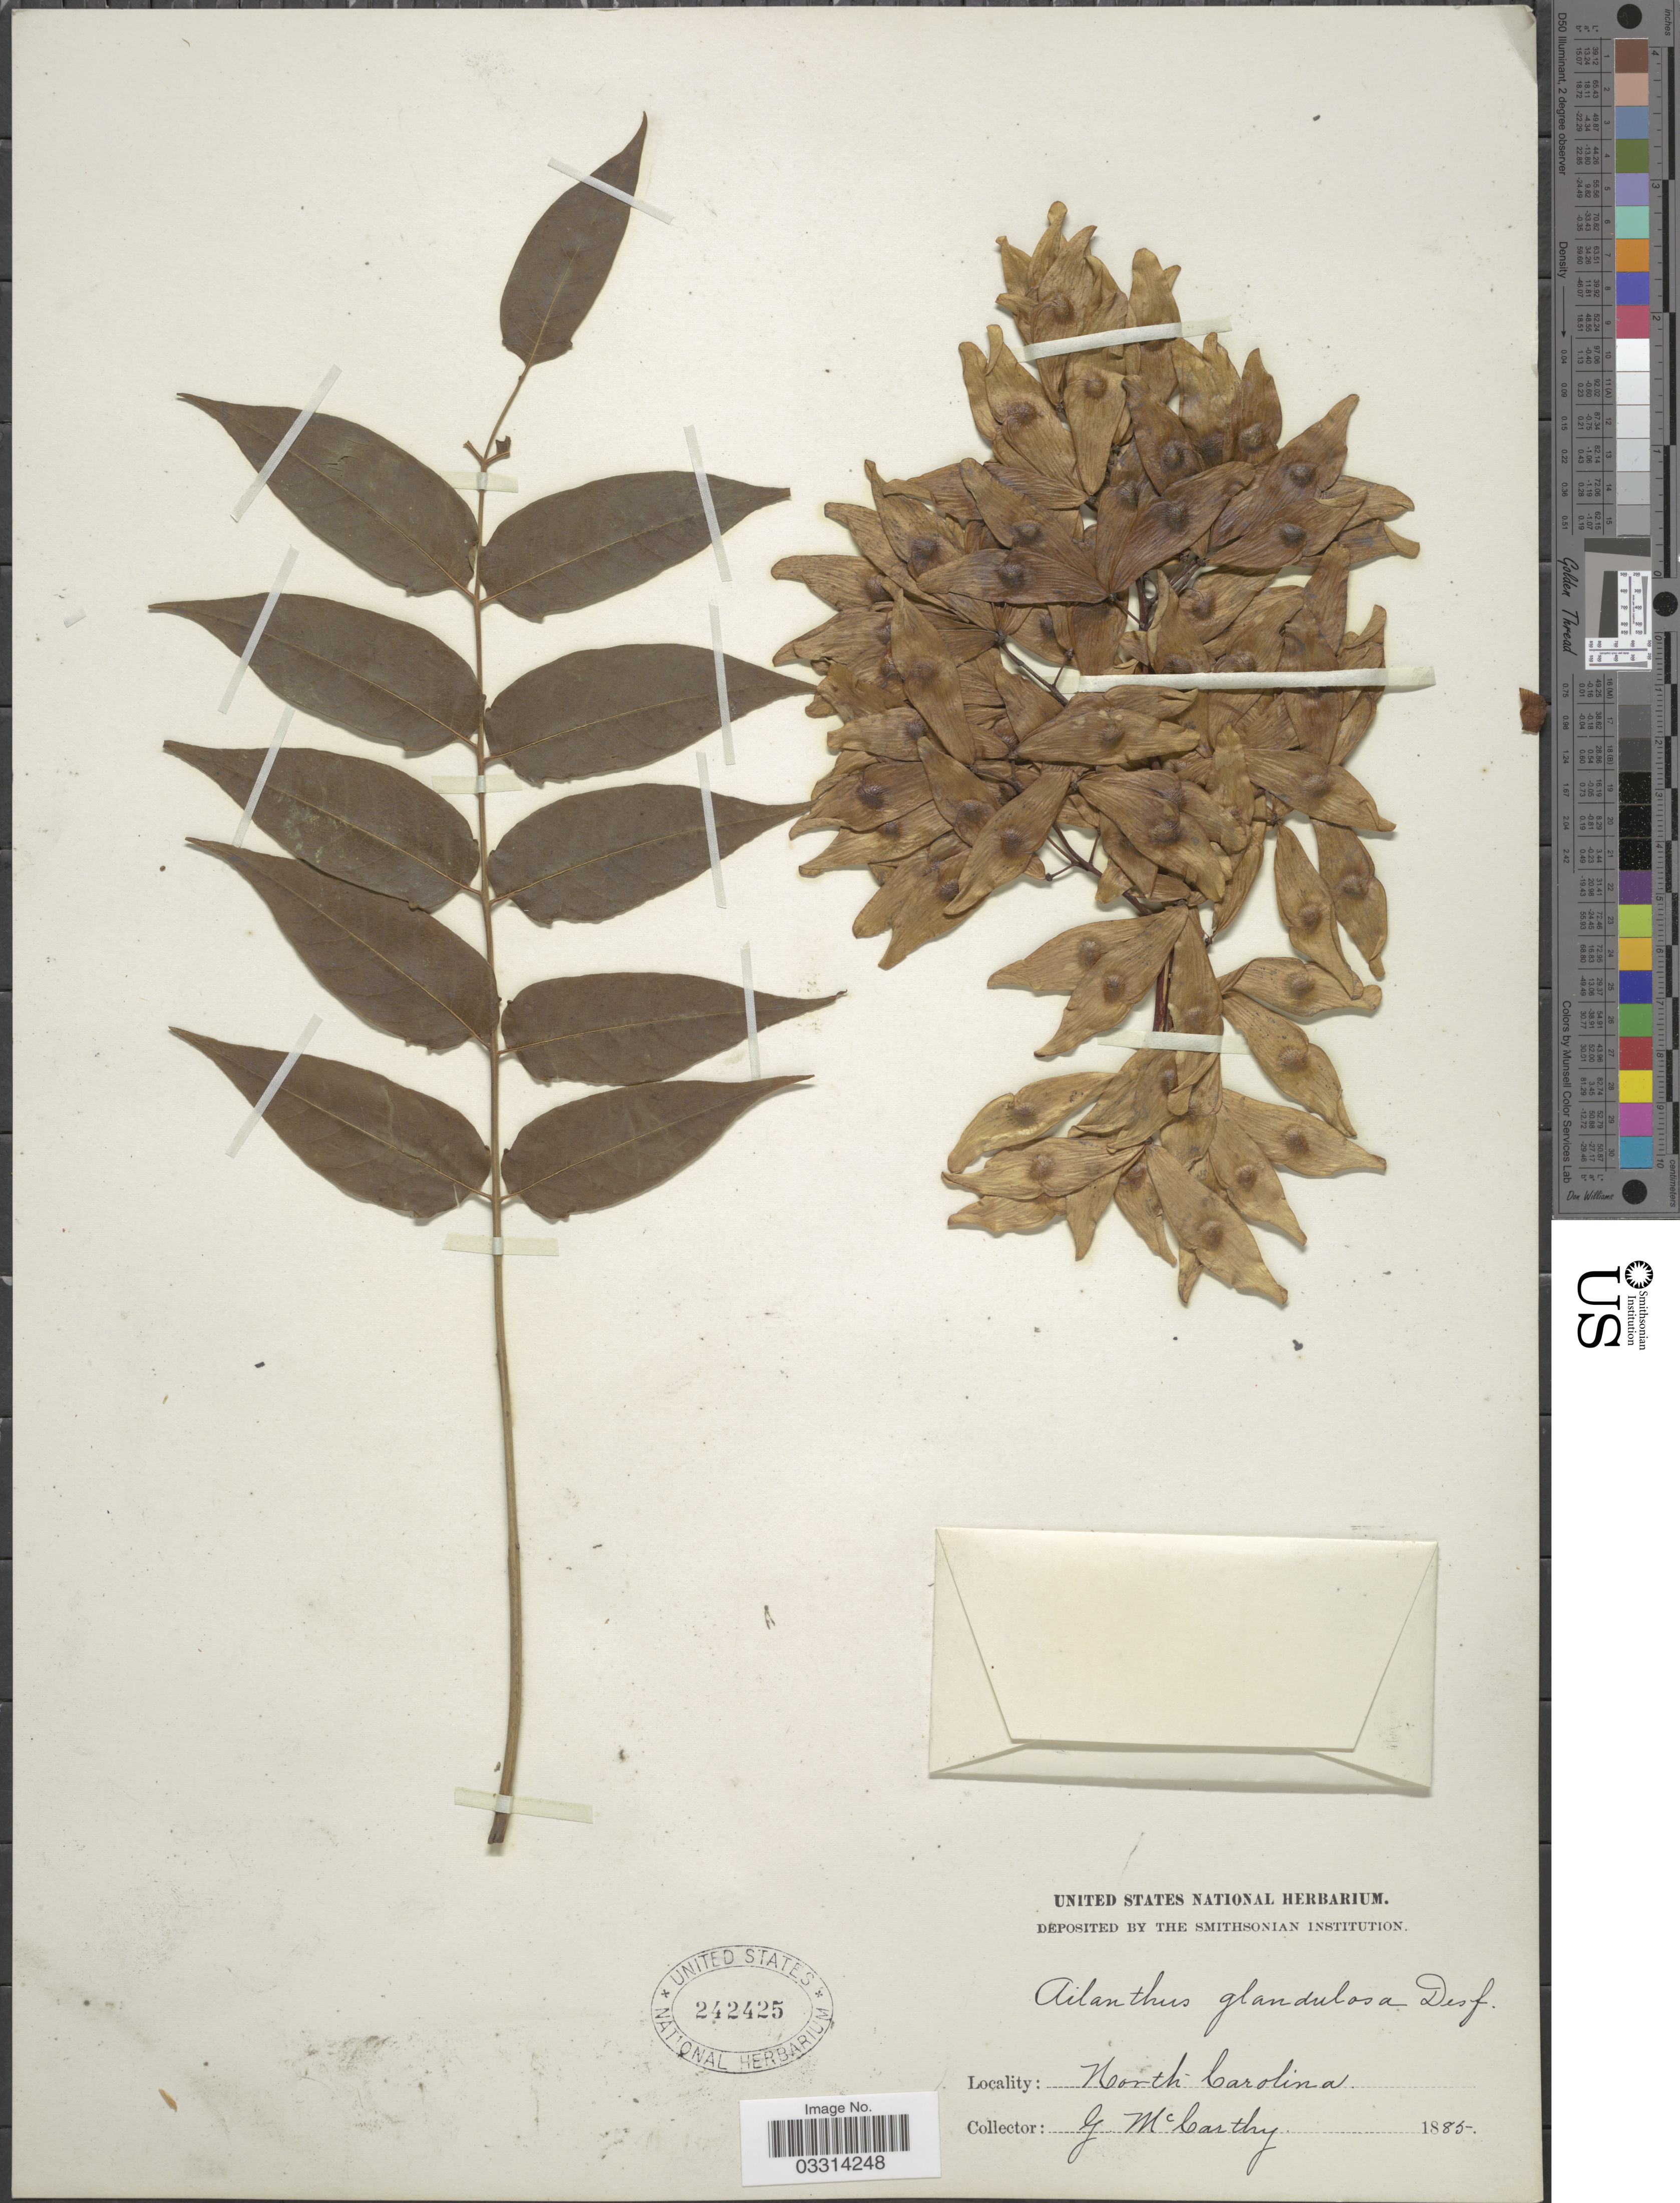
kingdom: Plantae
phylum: Tracheophyta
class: Magnoliopsida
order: Sapindales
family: Simaroubaceae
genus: Ailanthus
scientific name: Ailanthus glandulosa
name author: Desf.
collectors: G. McCarthy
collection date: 1885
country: United States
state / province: North Carolina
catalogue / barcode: US 242425